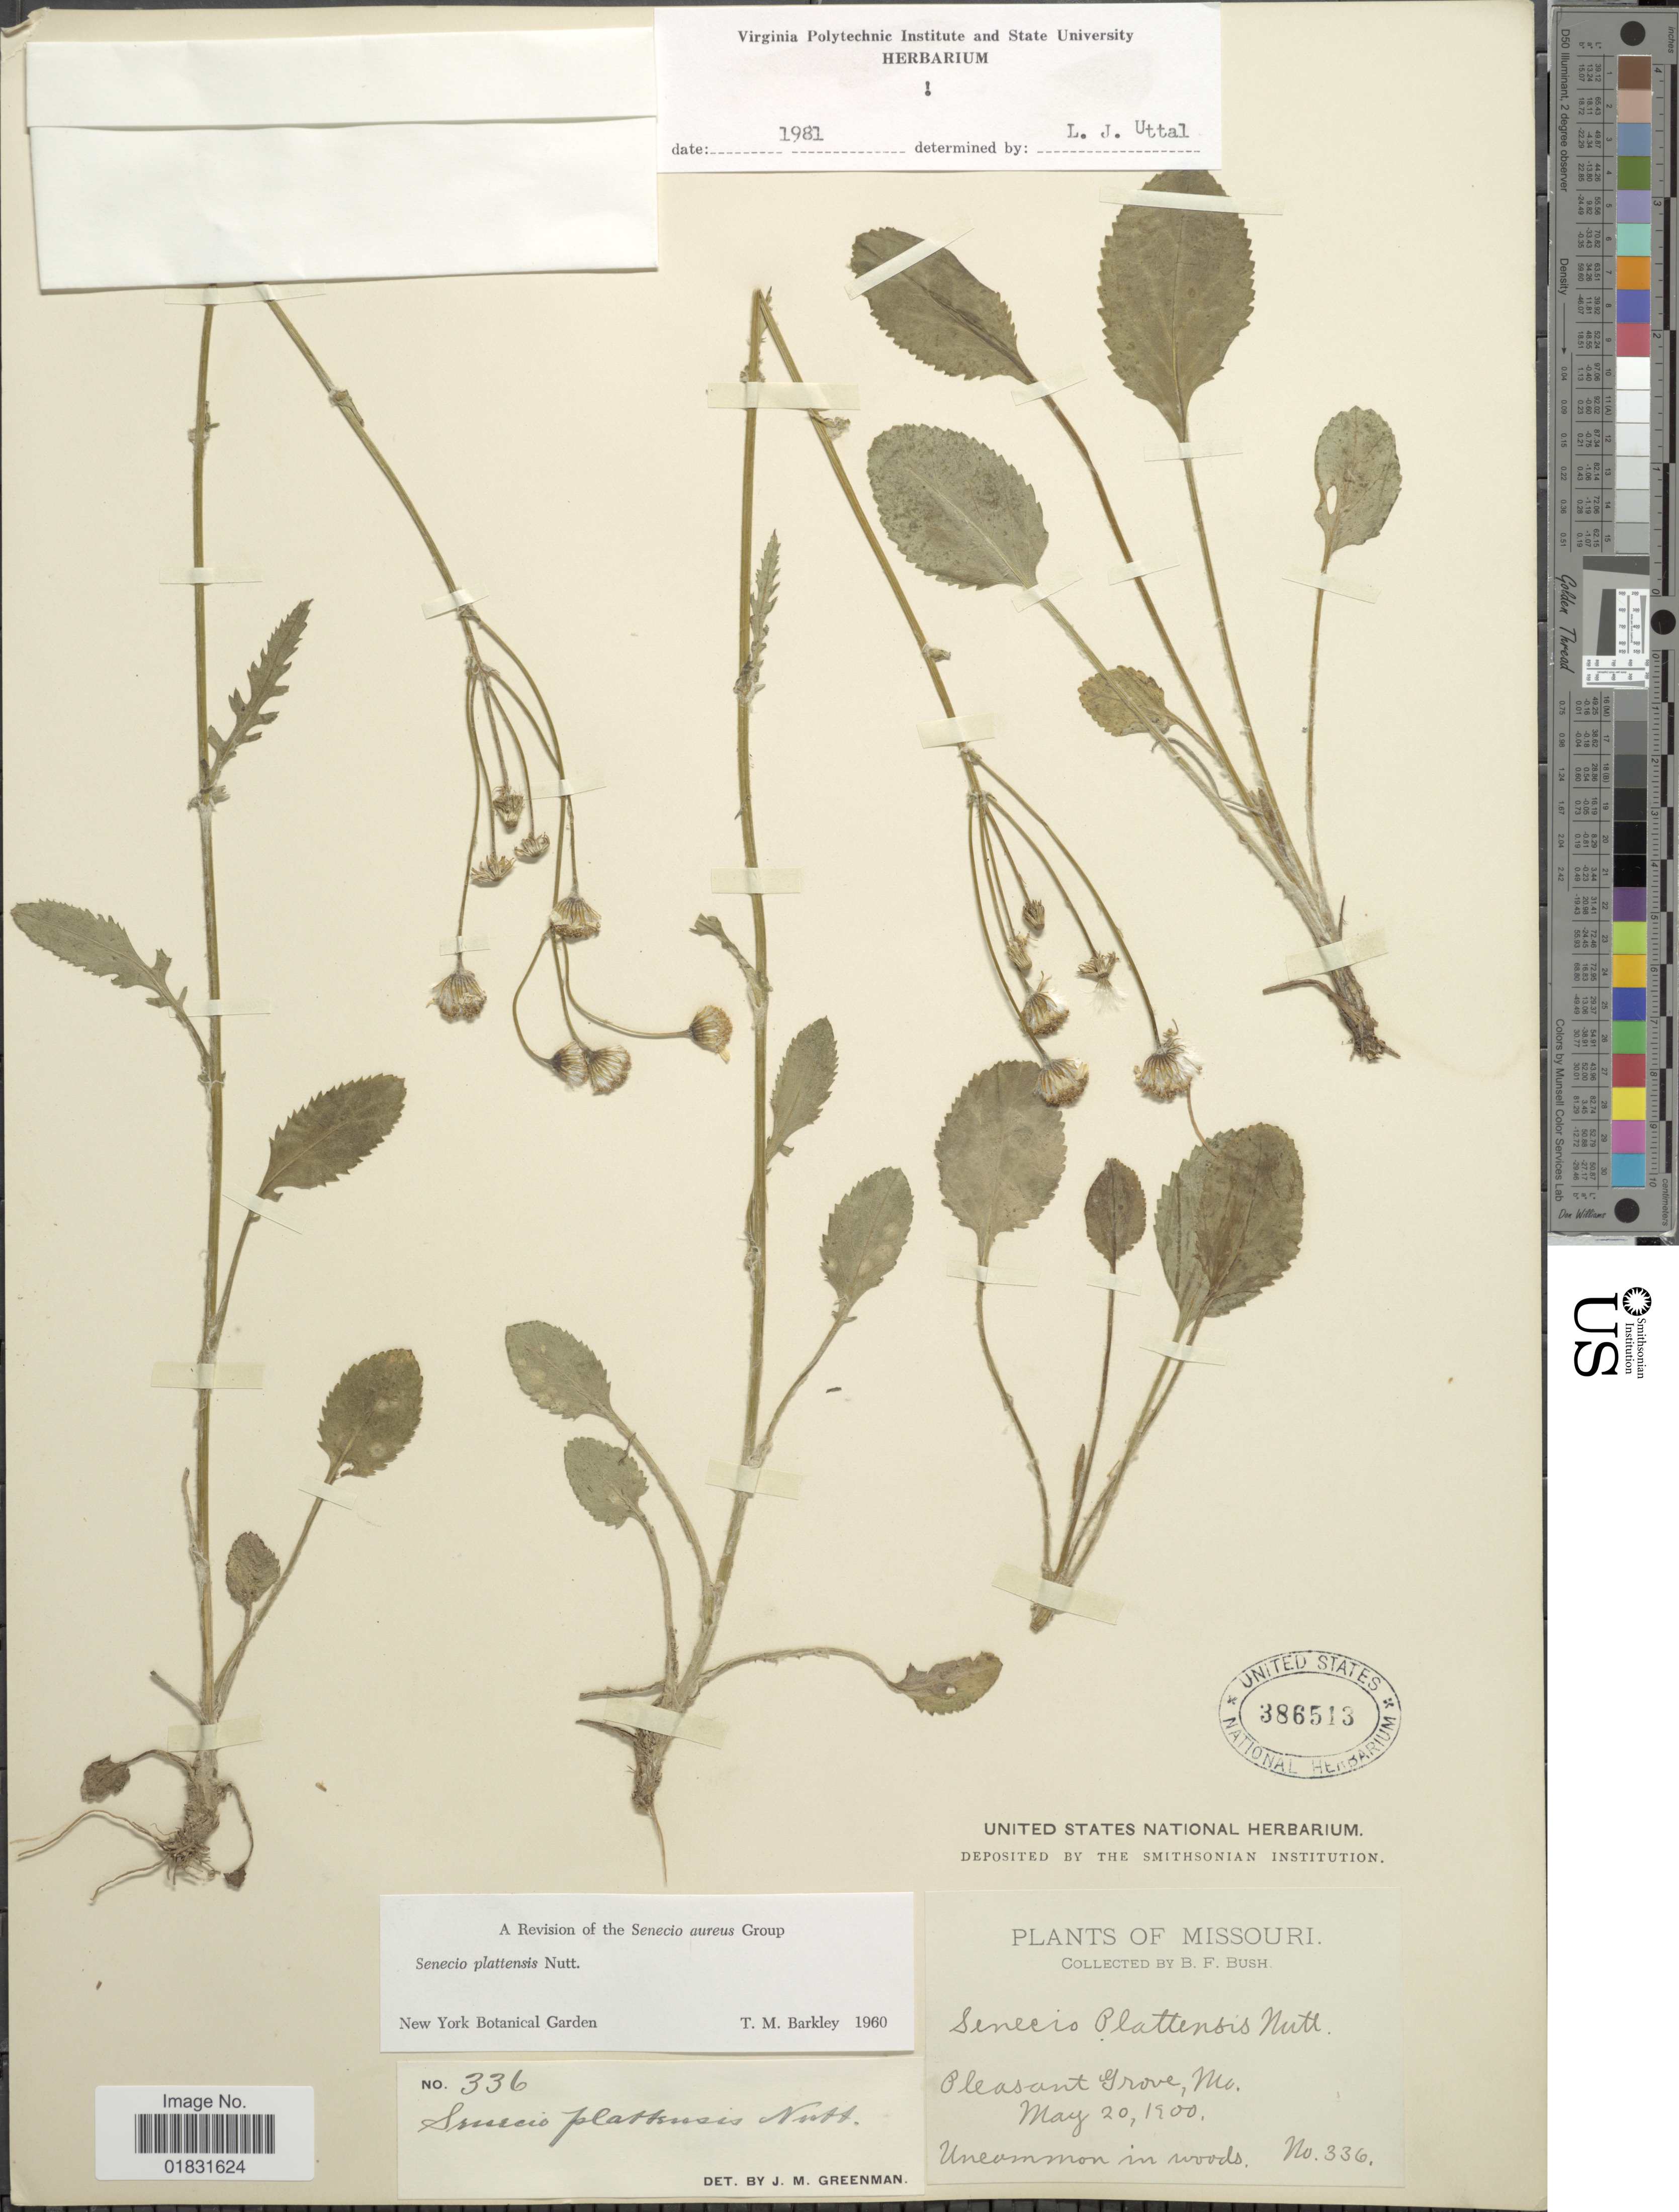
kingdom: Plantae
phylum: Tracheophyta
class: Magnoliopsida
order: Asterales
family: Asteraceae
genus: Packera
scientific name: Packera plattensis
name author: W.A. Weber & Á. Löve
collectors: B. F. Bush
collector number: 336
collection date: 1900-05-20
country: United States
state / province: Missouri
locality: Pleasant Grove.Mo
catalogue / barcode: US 386513